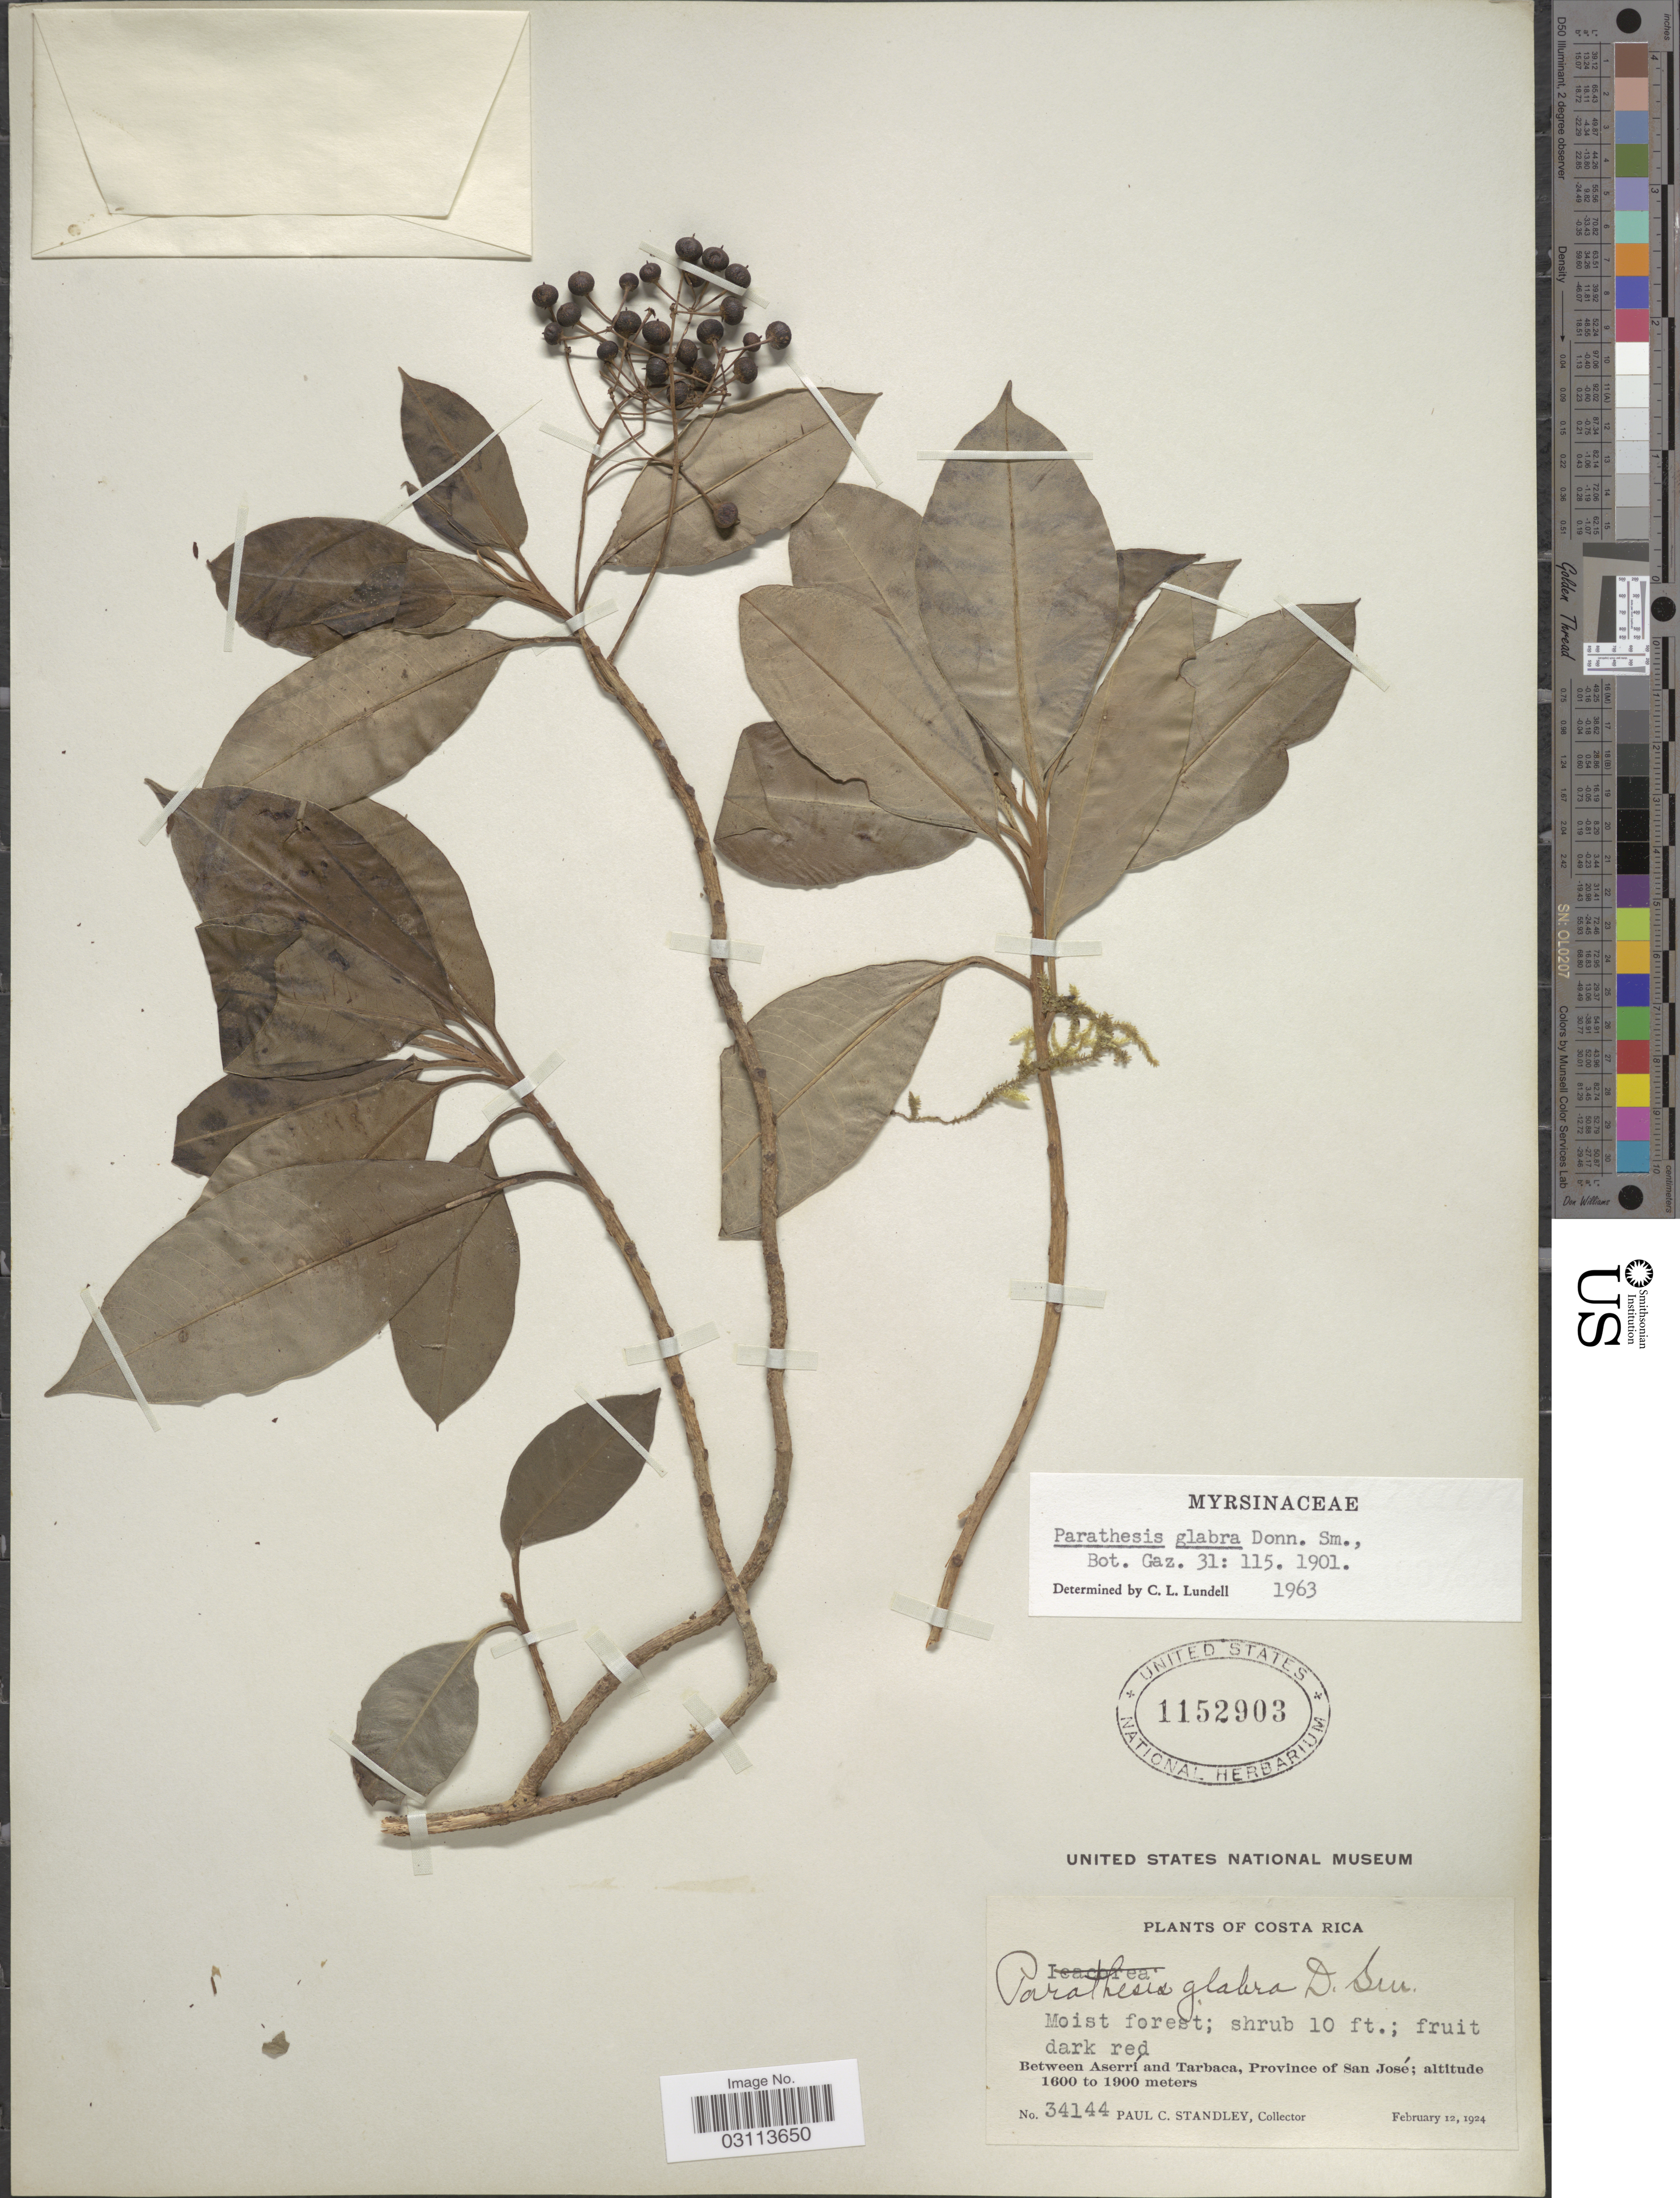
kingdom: Plantae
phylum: Tracheophyta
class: Magnoliopsida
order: Ericales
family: Primulaceae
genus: Parathesis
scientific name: Parathesis glabra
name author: Donn. Sm.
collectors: P. C. Standley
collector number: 34144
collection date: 1924-02-12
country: Costa Rica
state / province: San José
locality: Between Aserrí and Tarbaca.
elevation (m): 1600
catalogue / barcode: US 1152903